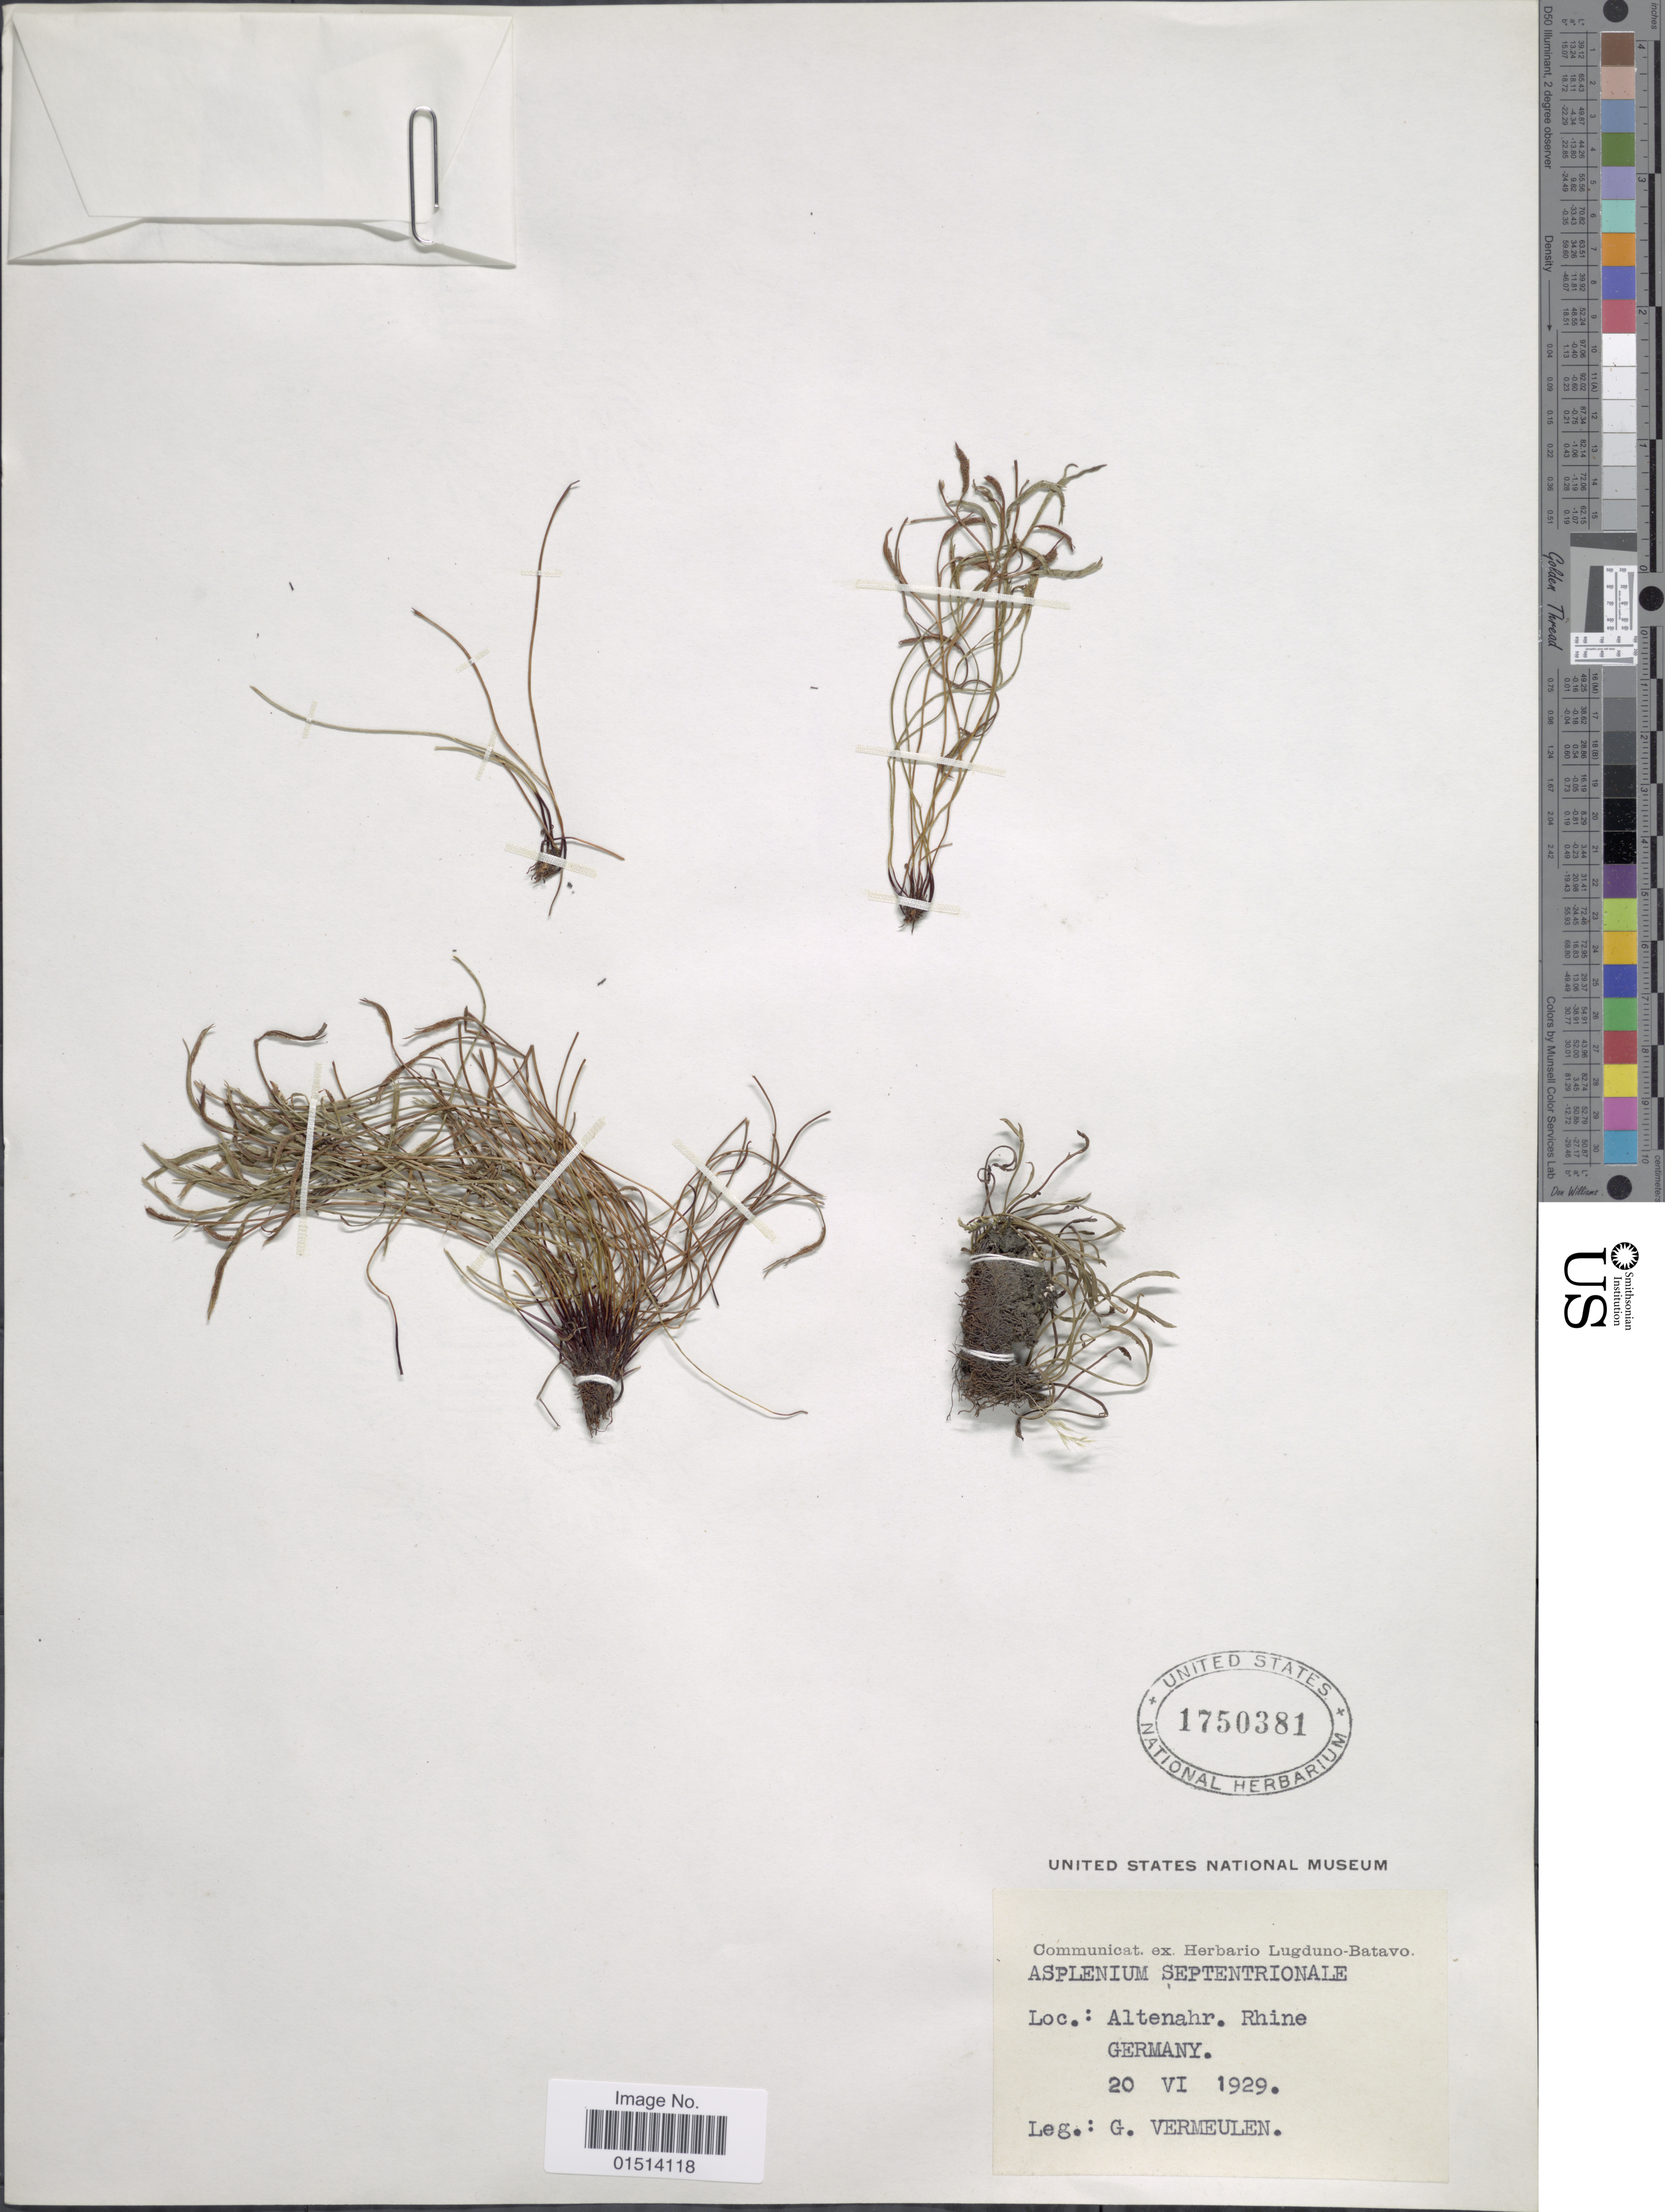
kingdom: Plantae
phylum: Tracheophyta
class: Polypodiopsida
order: Polypodiales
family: Aspleniaceae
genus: Asplenium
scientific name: Asplenium septentrionale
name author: (L.) Hoffm.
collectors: G. Vermeulen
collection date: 1929-06-20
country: Germany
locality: Altenahr. Rhine Germany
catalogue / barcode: US 1750381